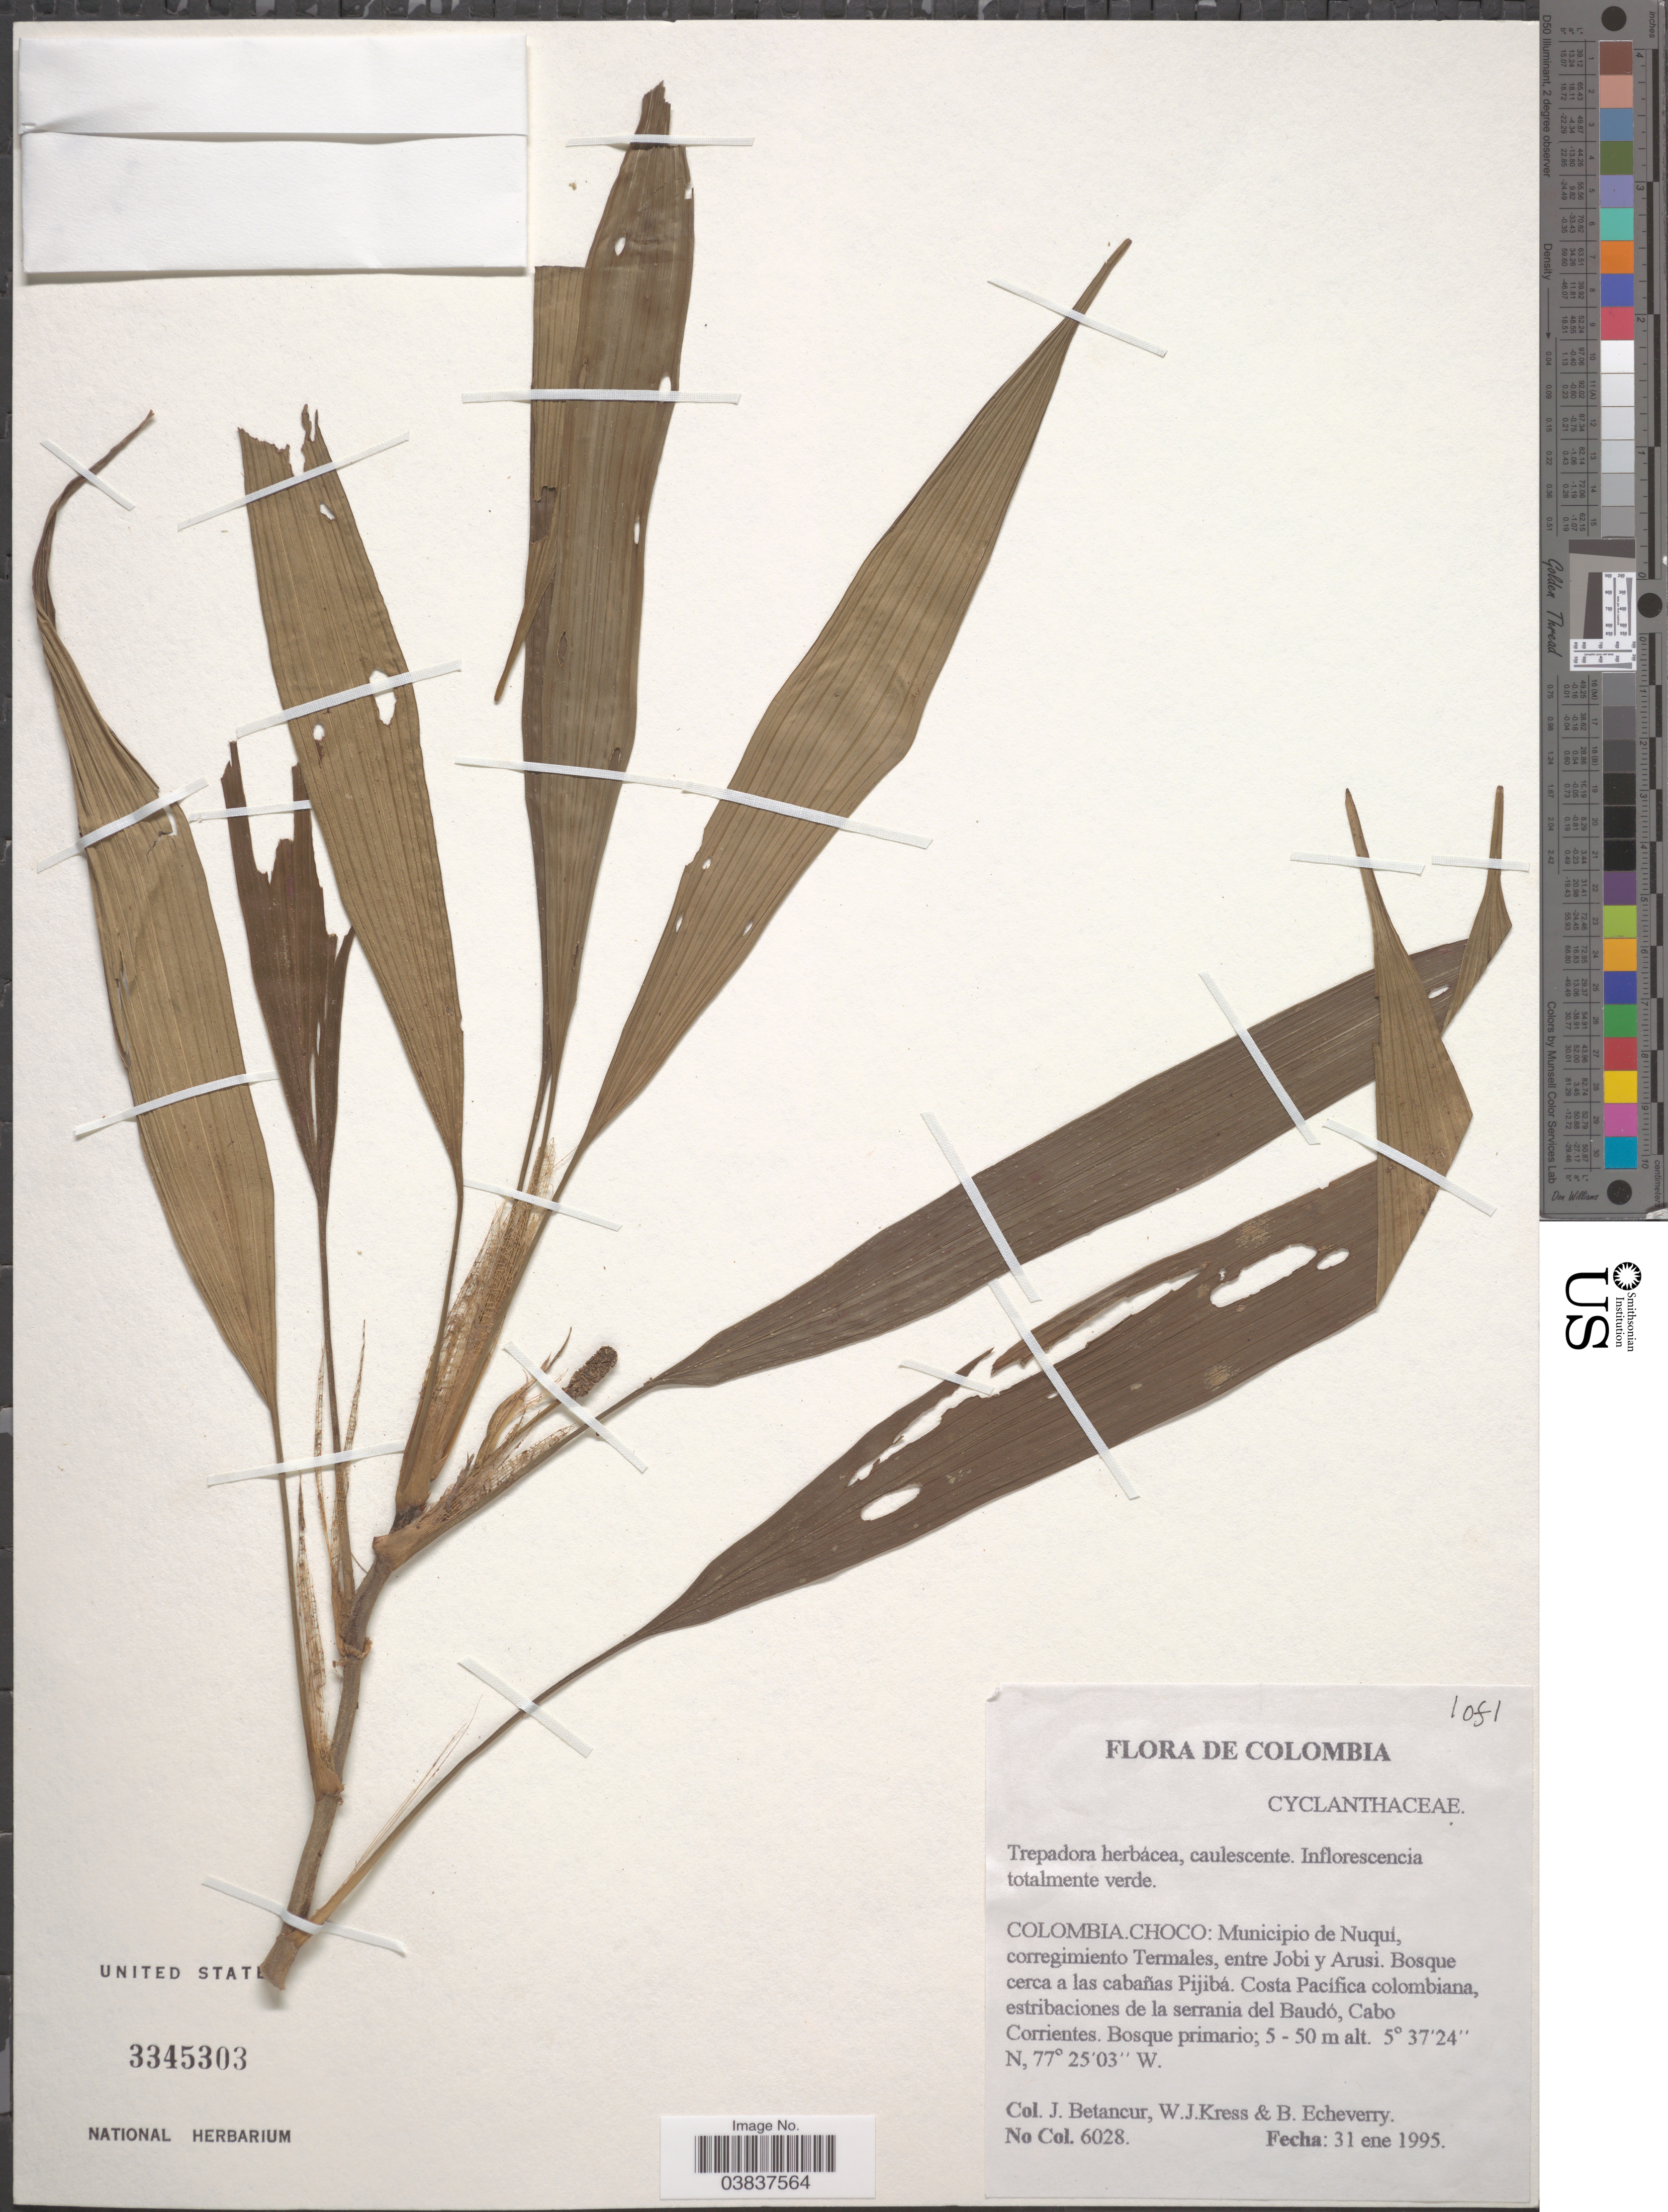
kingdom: Plantae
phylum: Tracheophyta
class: Liliopsida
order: Pandanales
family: Cyclanthaceae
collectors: J. Betancur, W. J. Kress & B. Echeverry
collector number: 6028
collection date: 1995-01-31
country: Colombia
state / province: Chocó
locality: Municipio de Nuqui, corregimiento Termales, entre Jobi y Arusi. Bosque cerca a las cabañas Pijibá. Costa Pacifica colombiana, estribacoines de la serrania del Baudó, Cabo Corrientes.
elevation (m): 5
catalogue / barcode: US 3345303